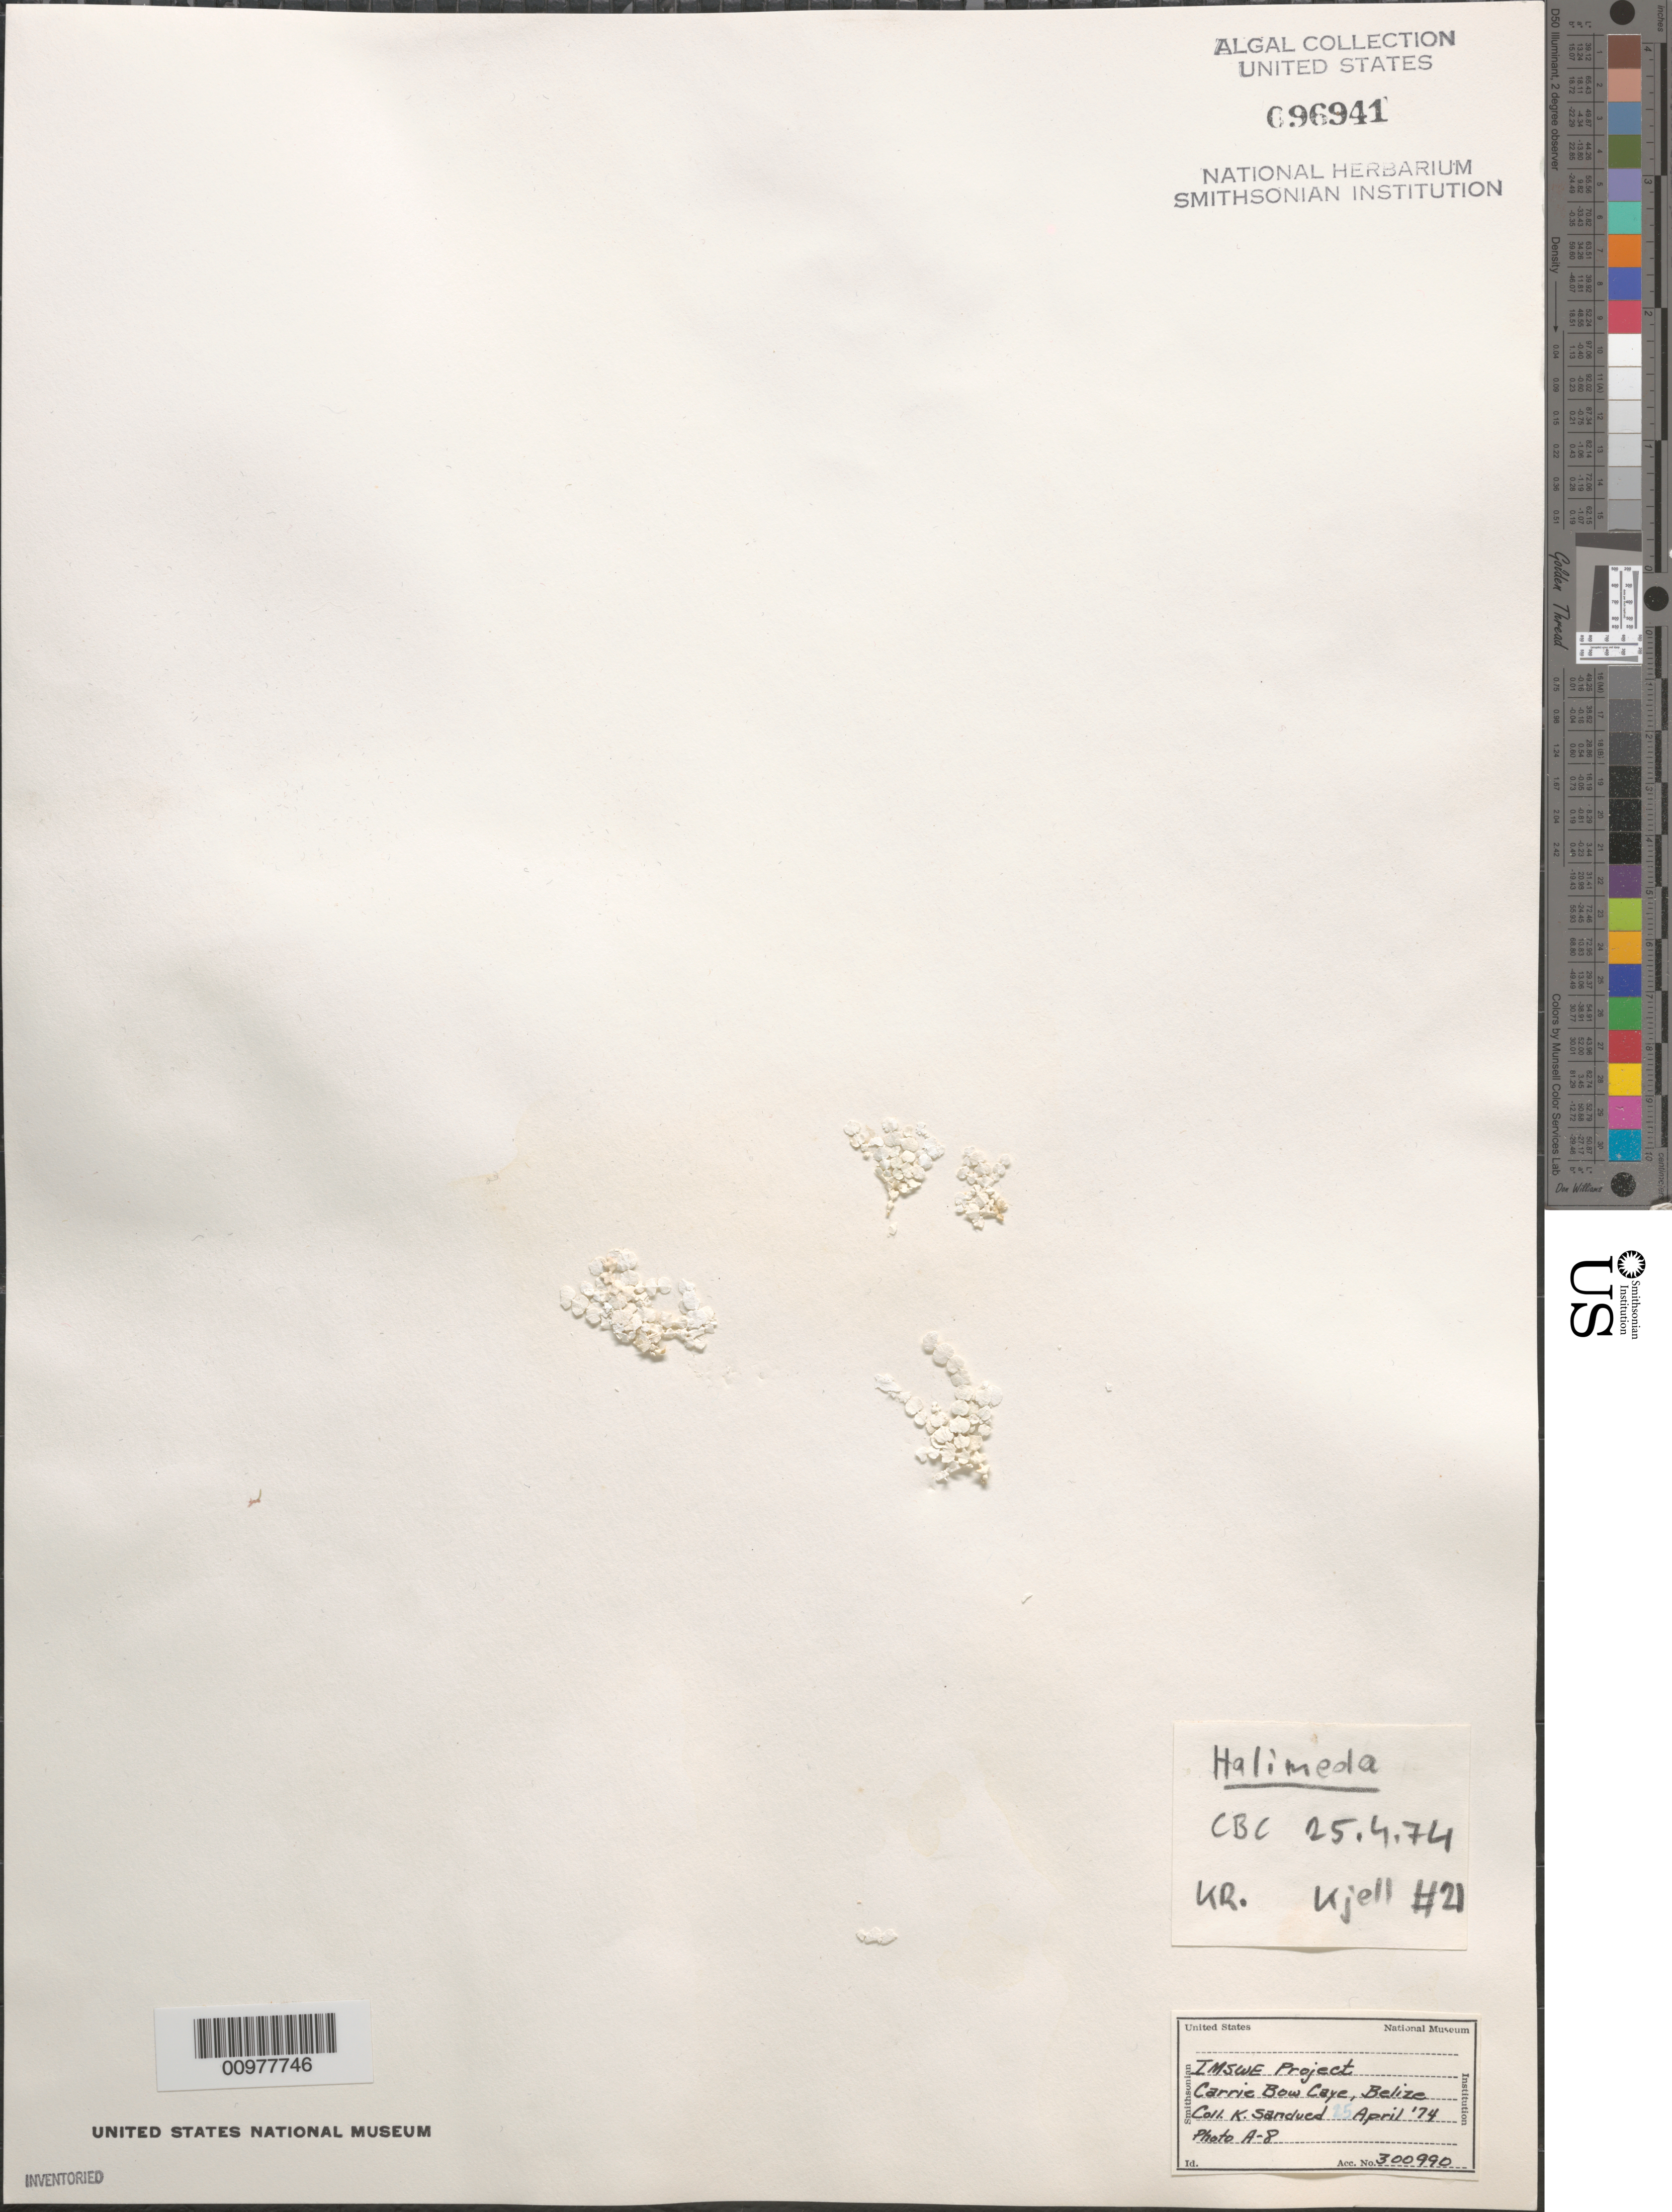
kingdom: Plantae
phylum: Chlorophyta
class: Ulvophyceae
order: Bryopsidales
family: Halimedaceae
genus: Halimeda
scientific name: Halimeda sp.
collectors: K. Sandved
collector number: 21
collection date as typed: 25 Apr 1974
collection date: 1974-04-25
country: Belize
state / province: Stann Creek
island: Carrie Bow Cay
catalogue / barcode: US 96941